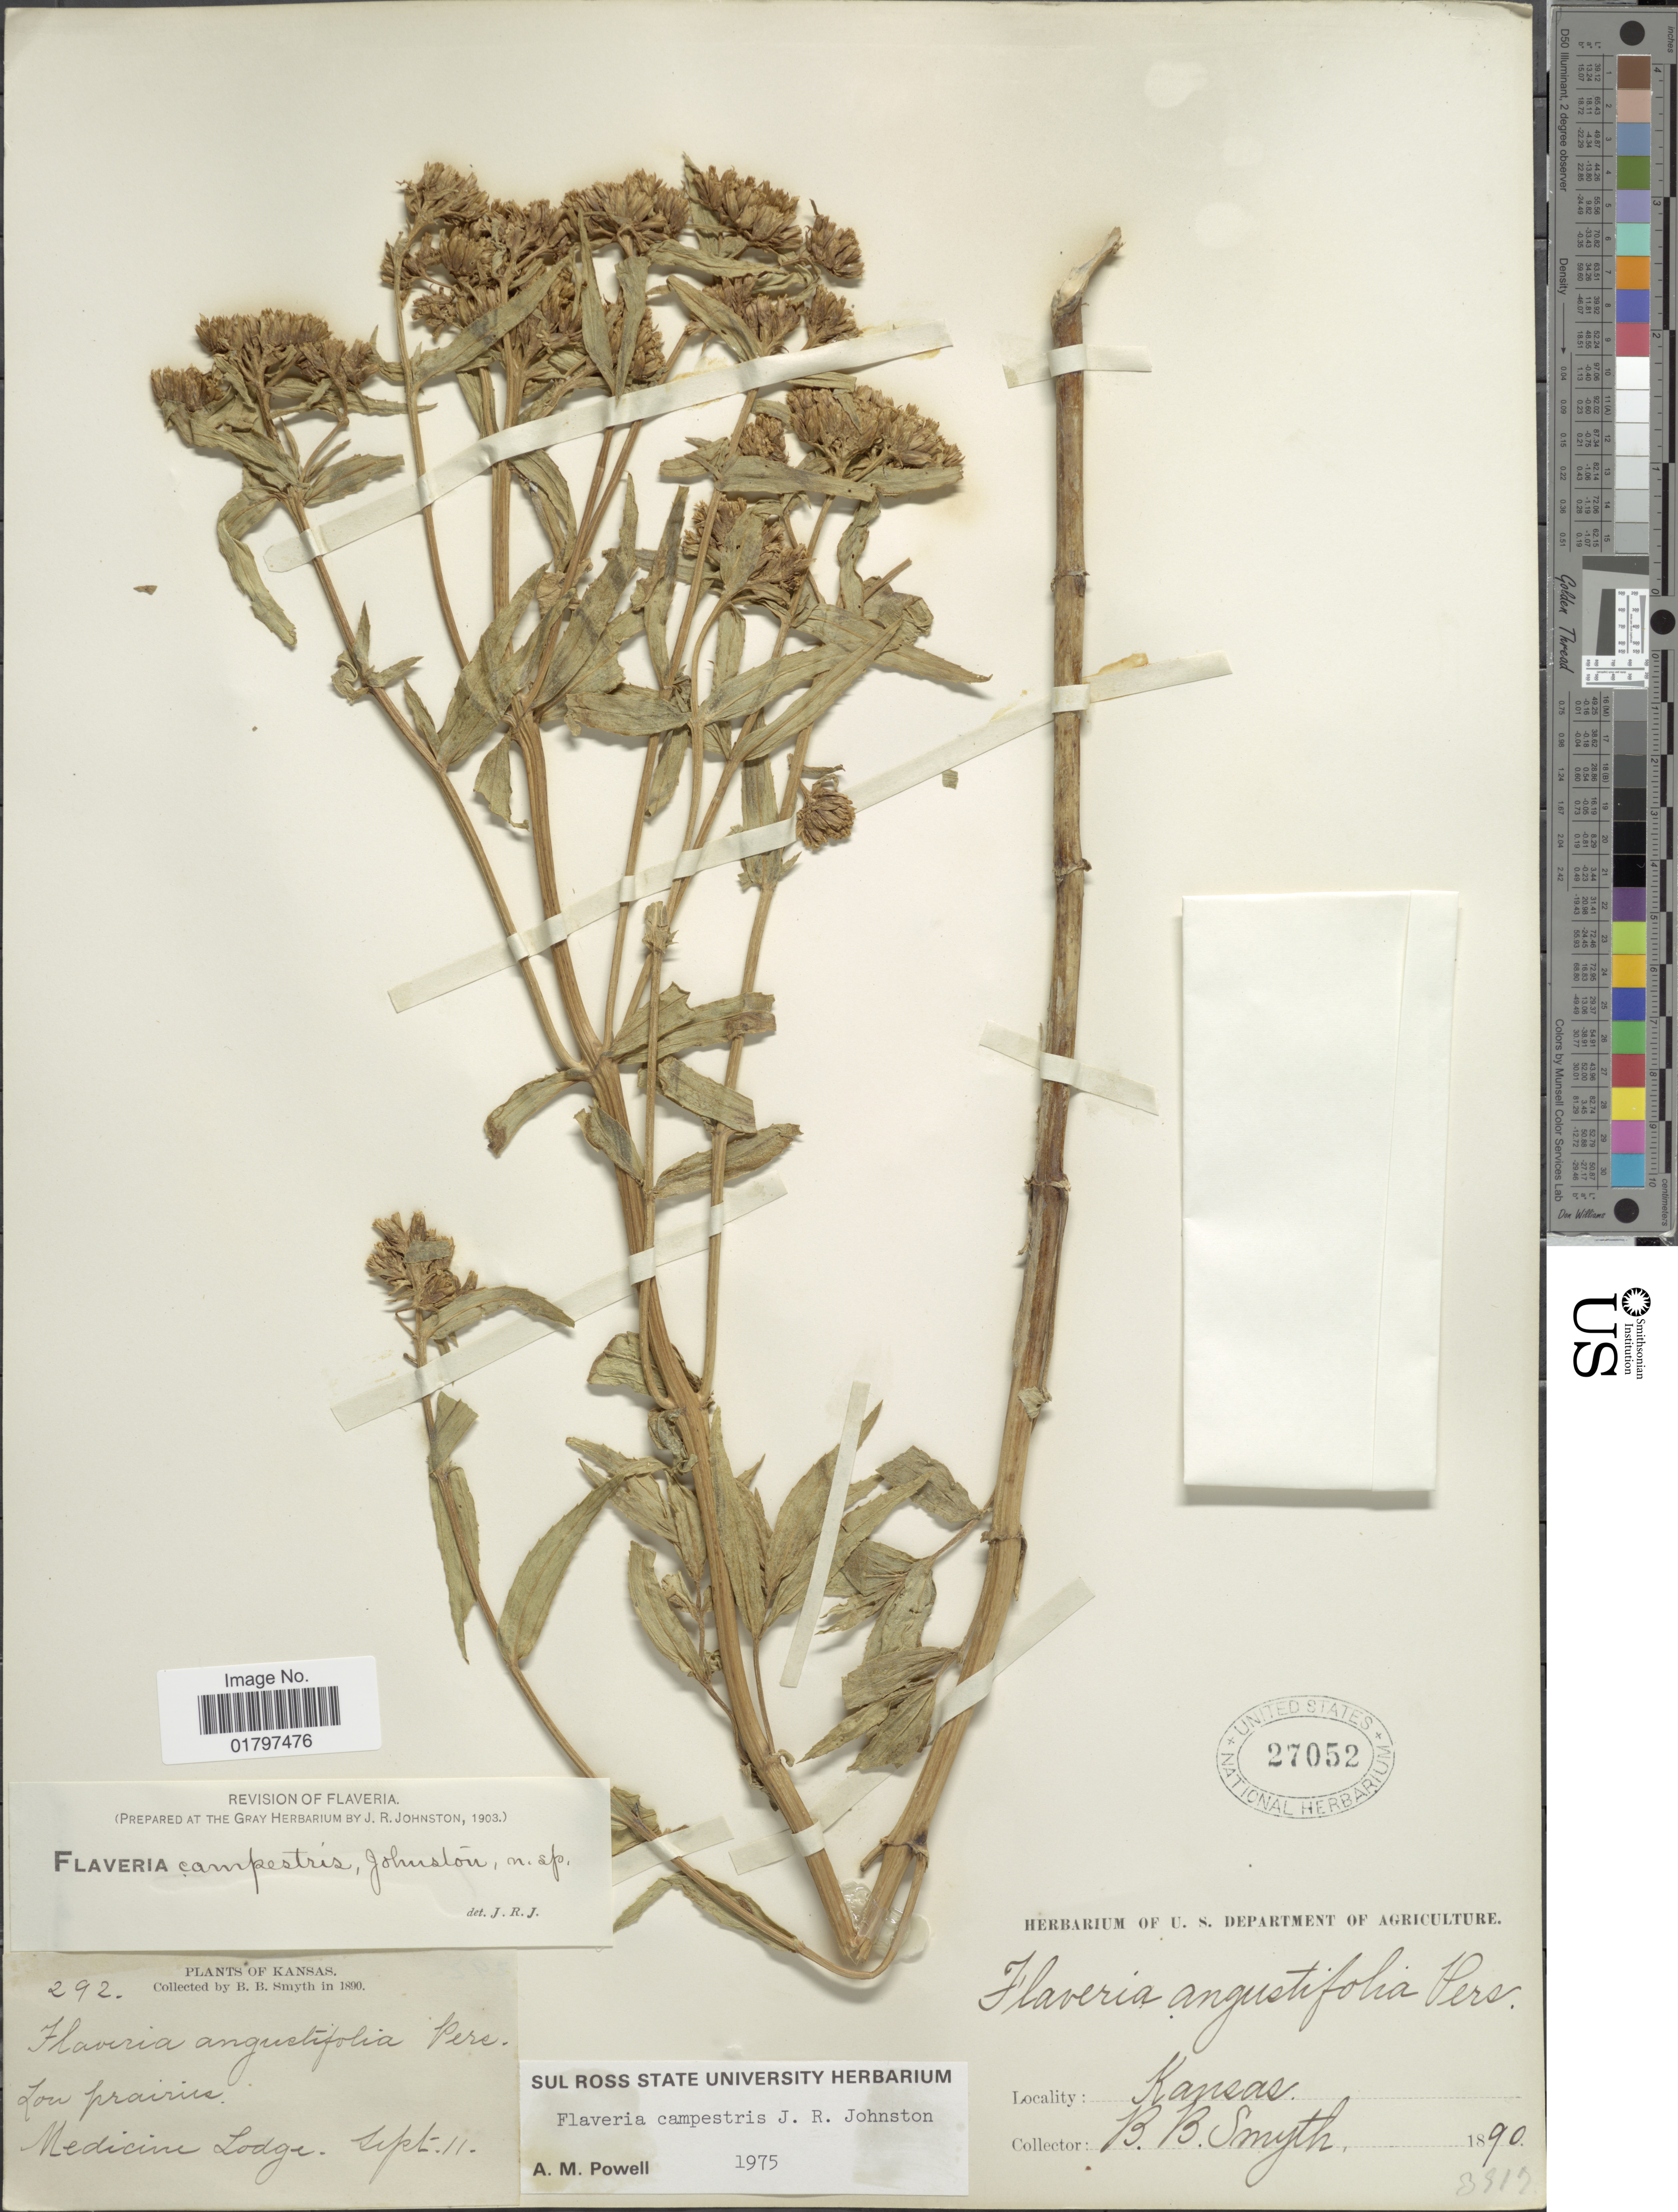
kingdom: Plantae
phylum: Tracheophyta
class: Magnoliopsida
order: Asterales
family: Asteraceae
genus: Flaveria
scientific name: Flaveria campestris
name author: J.R. Johnst.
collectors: B. Smyth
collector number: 292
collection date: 1890-09-11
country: United States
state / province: Kansas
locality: Low prairies. Medicine Lodge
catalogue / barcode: US 27052